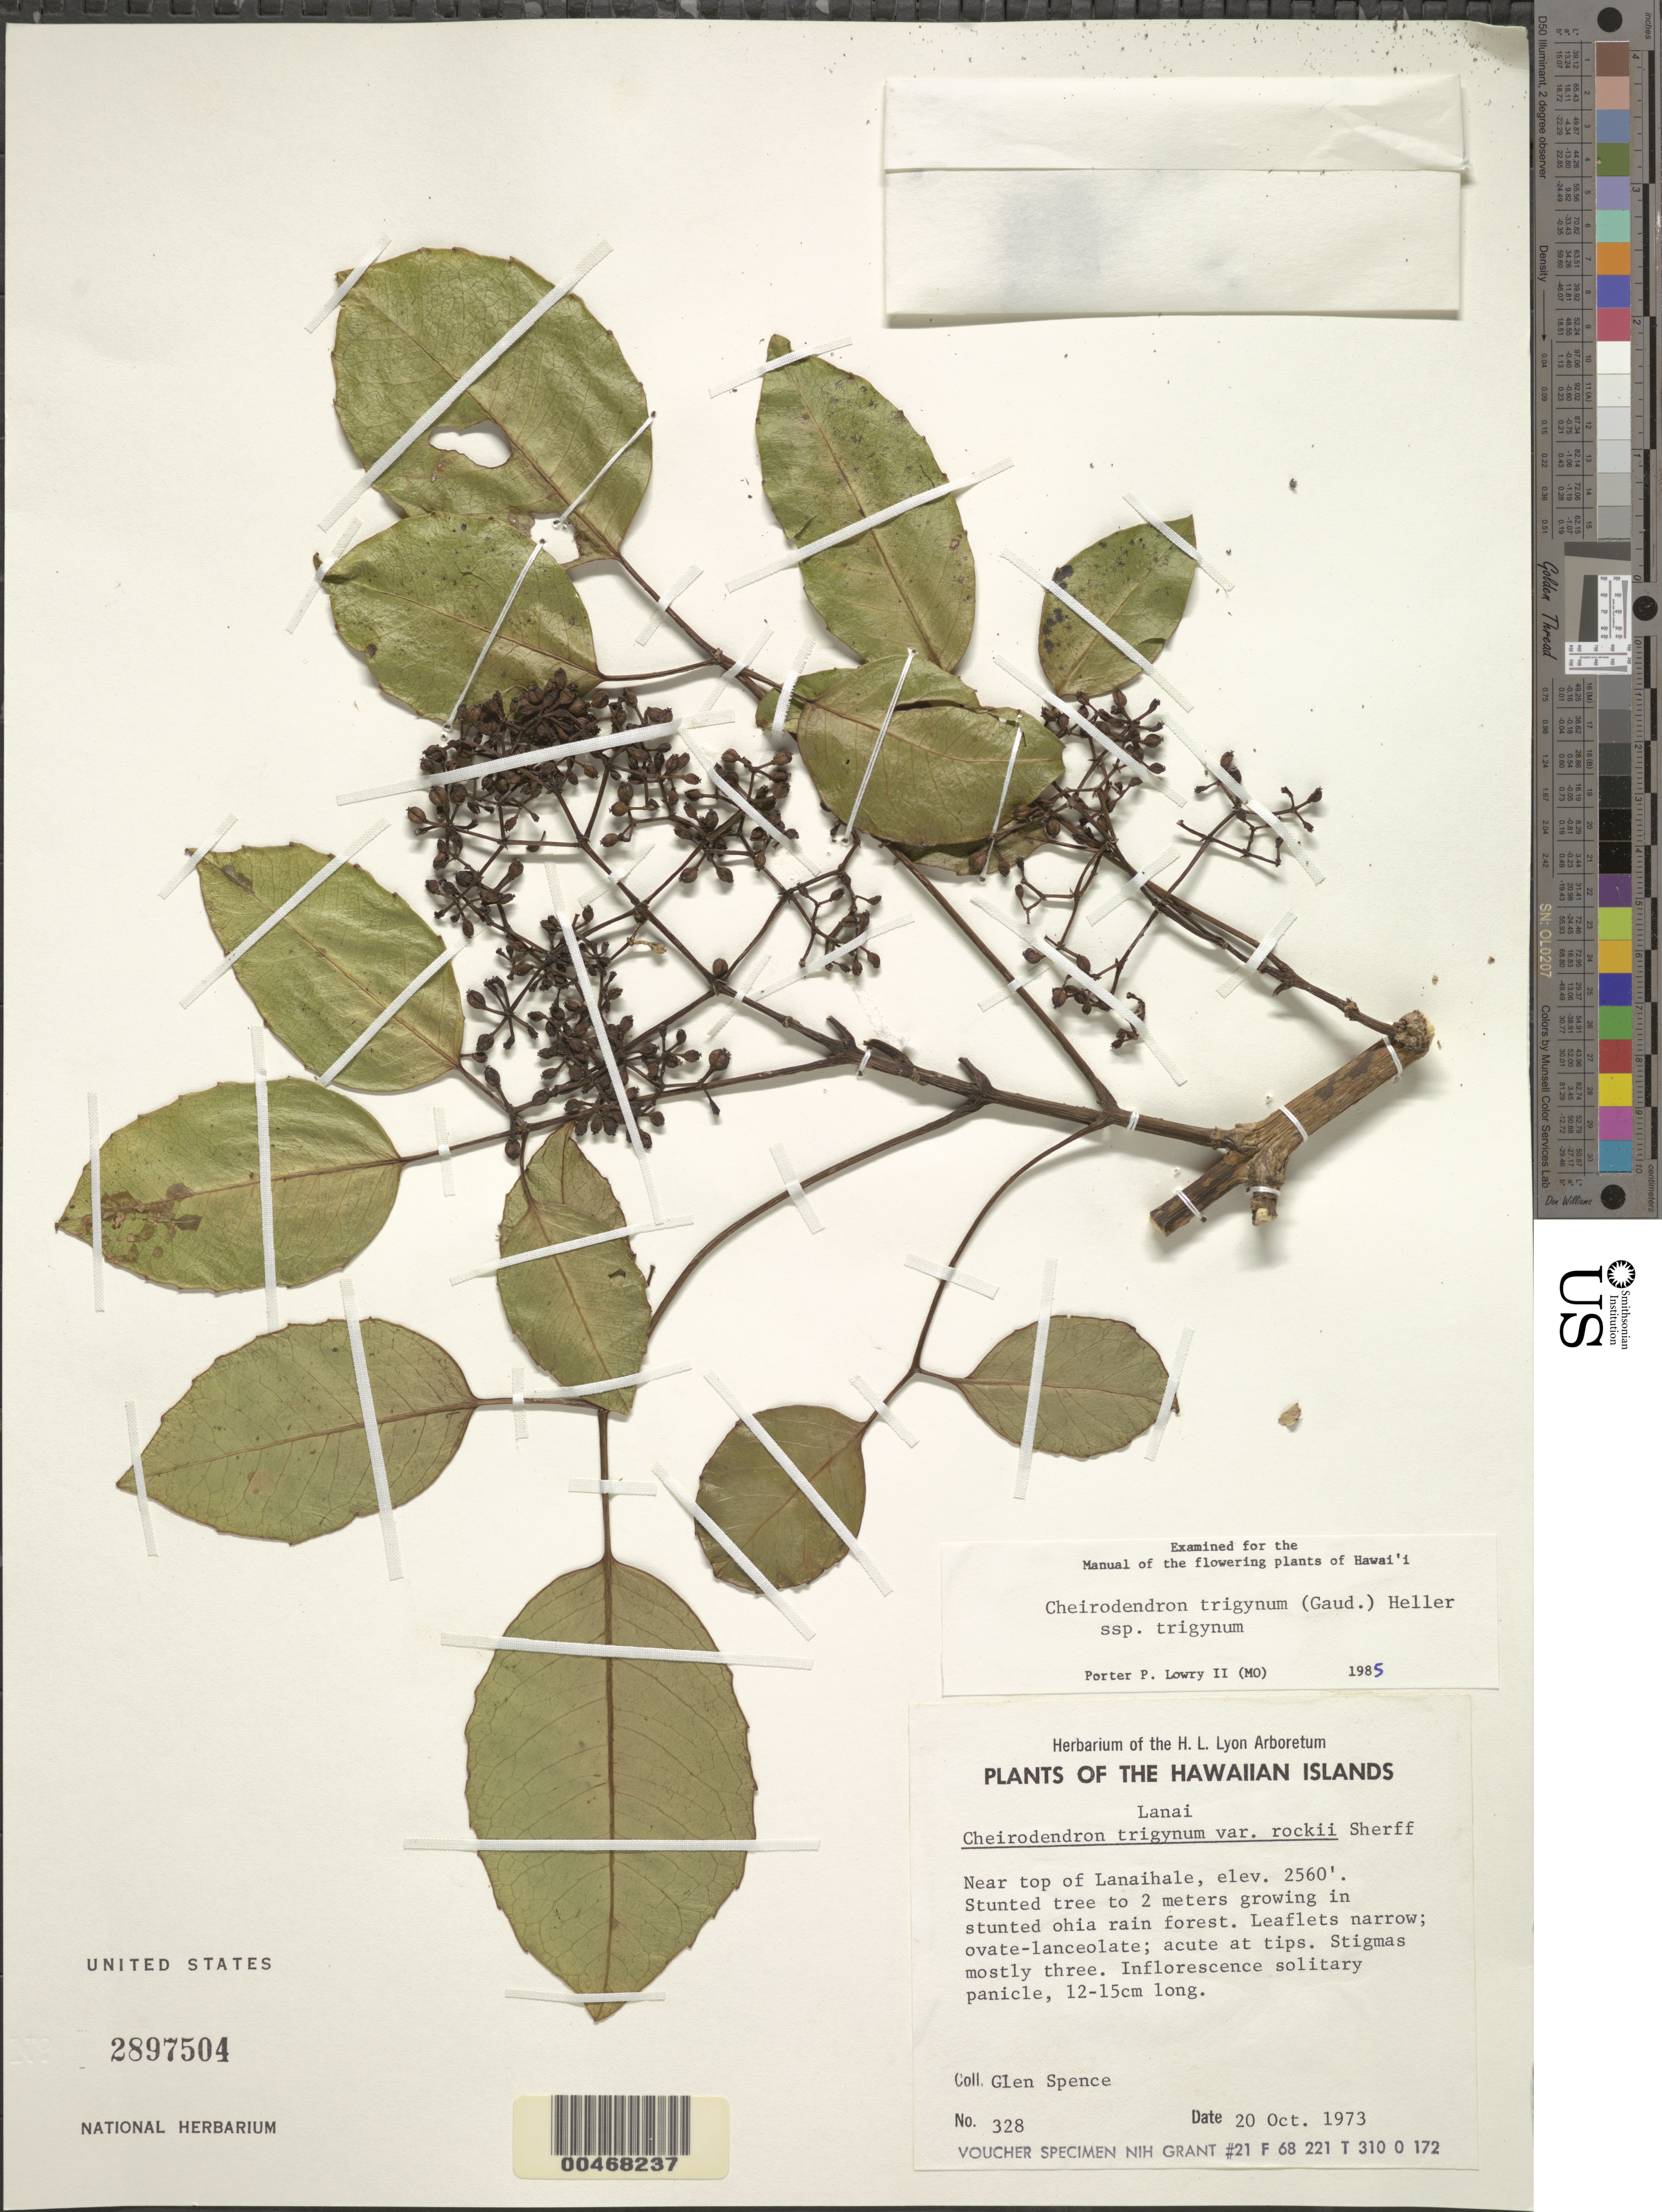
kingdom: Plantae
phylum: Tracheophyta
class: Magnoliopsida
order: Apiales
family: Araliaceae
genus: Cheirodendron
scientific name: Cheirodendron trigynum subsp. trigynum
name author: (Gaudich.) A. Heller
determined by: Lowry, P. P., (MO), Missouri Botanical Garden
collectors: G. Spence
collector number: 328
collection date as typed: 20 Oct 1973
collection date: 1973-10-20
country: United States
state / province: Hawaii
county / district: Maui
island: Lana'i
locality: Near top of Lanaihale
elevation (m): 780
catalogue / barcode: US 2897504